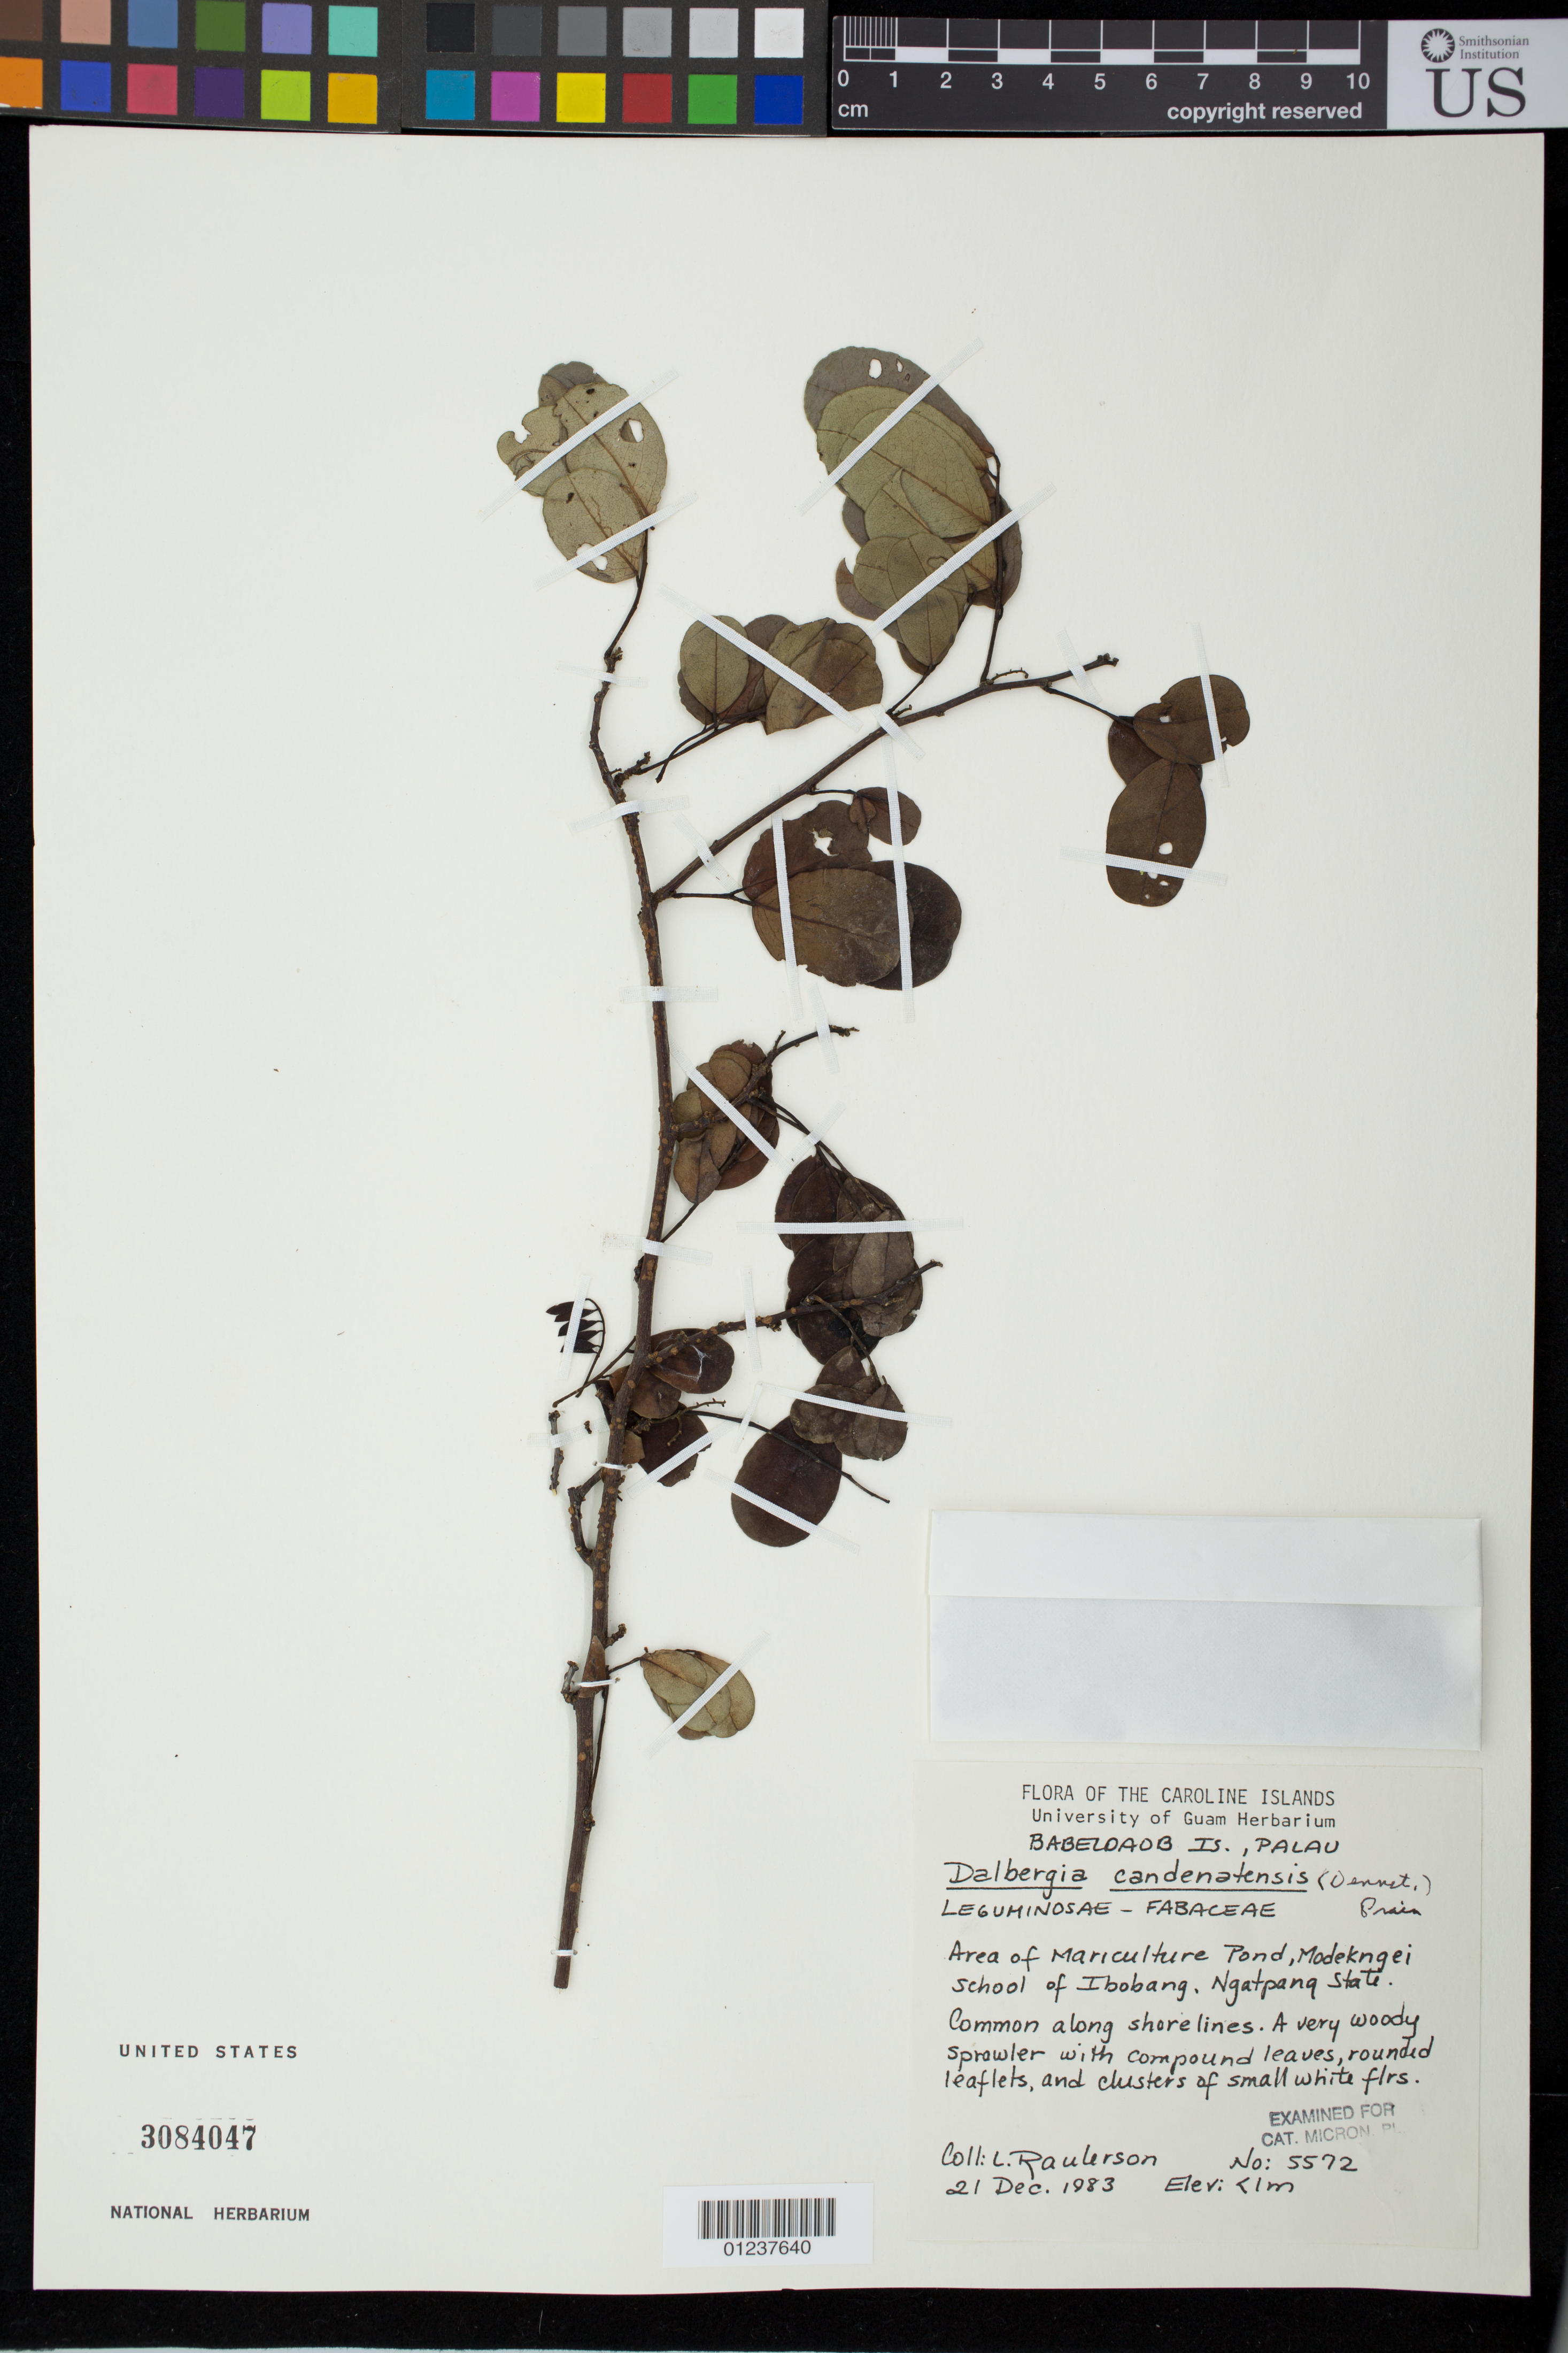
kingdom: Plantae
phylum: Tracheophyta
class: Magnoliopsida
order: Fabales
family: Fabaceae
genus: Dalbergia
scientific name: Dalbergia candenatensis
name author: (Dennst.) Pr.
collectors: L. Raulerson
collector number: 5572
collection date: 1983-12-21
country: Palau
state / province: Ngatpang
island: Babeldaob [Babelthuap]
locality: Caroline Islands. Babeldaob Is. Area of Mariculture Pond, Modekngei School of Ibobang.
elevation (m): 0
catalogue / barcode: US 3084047